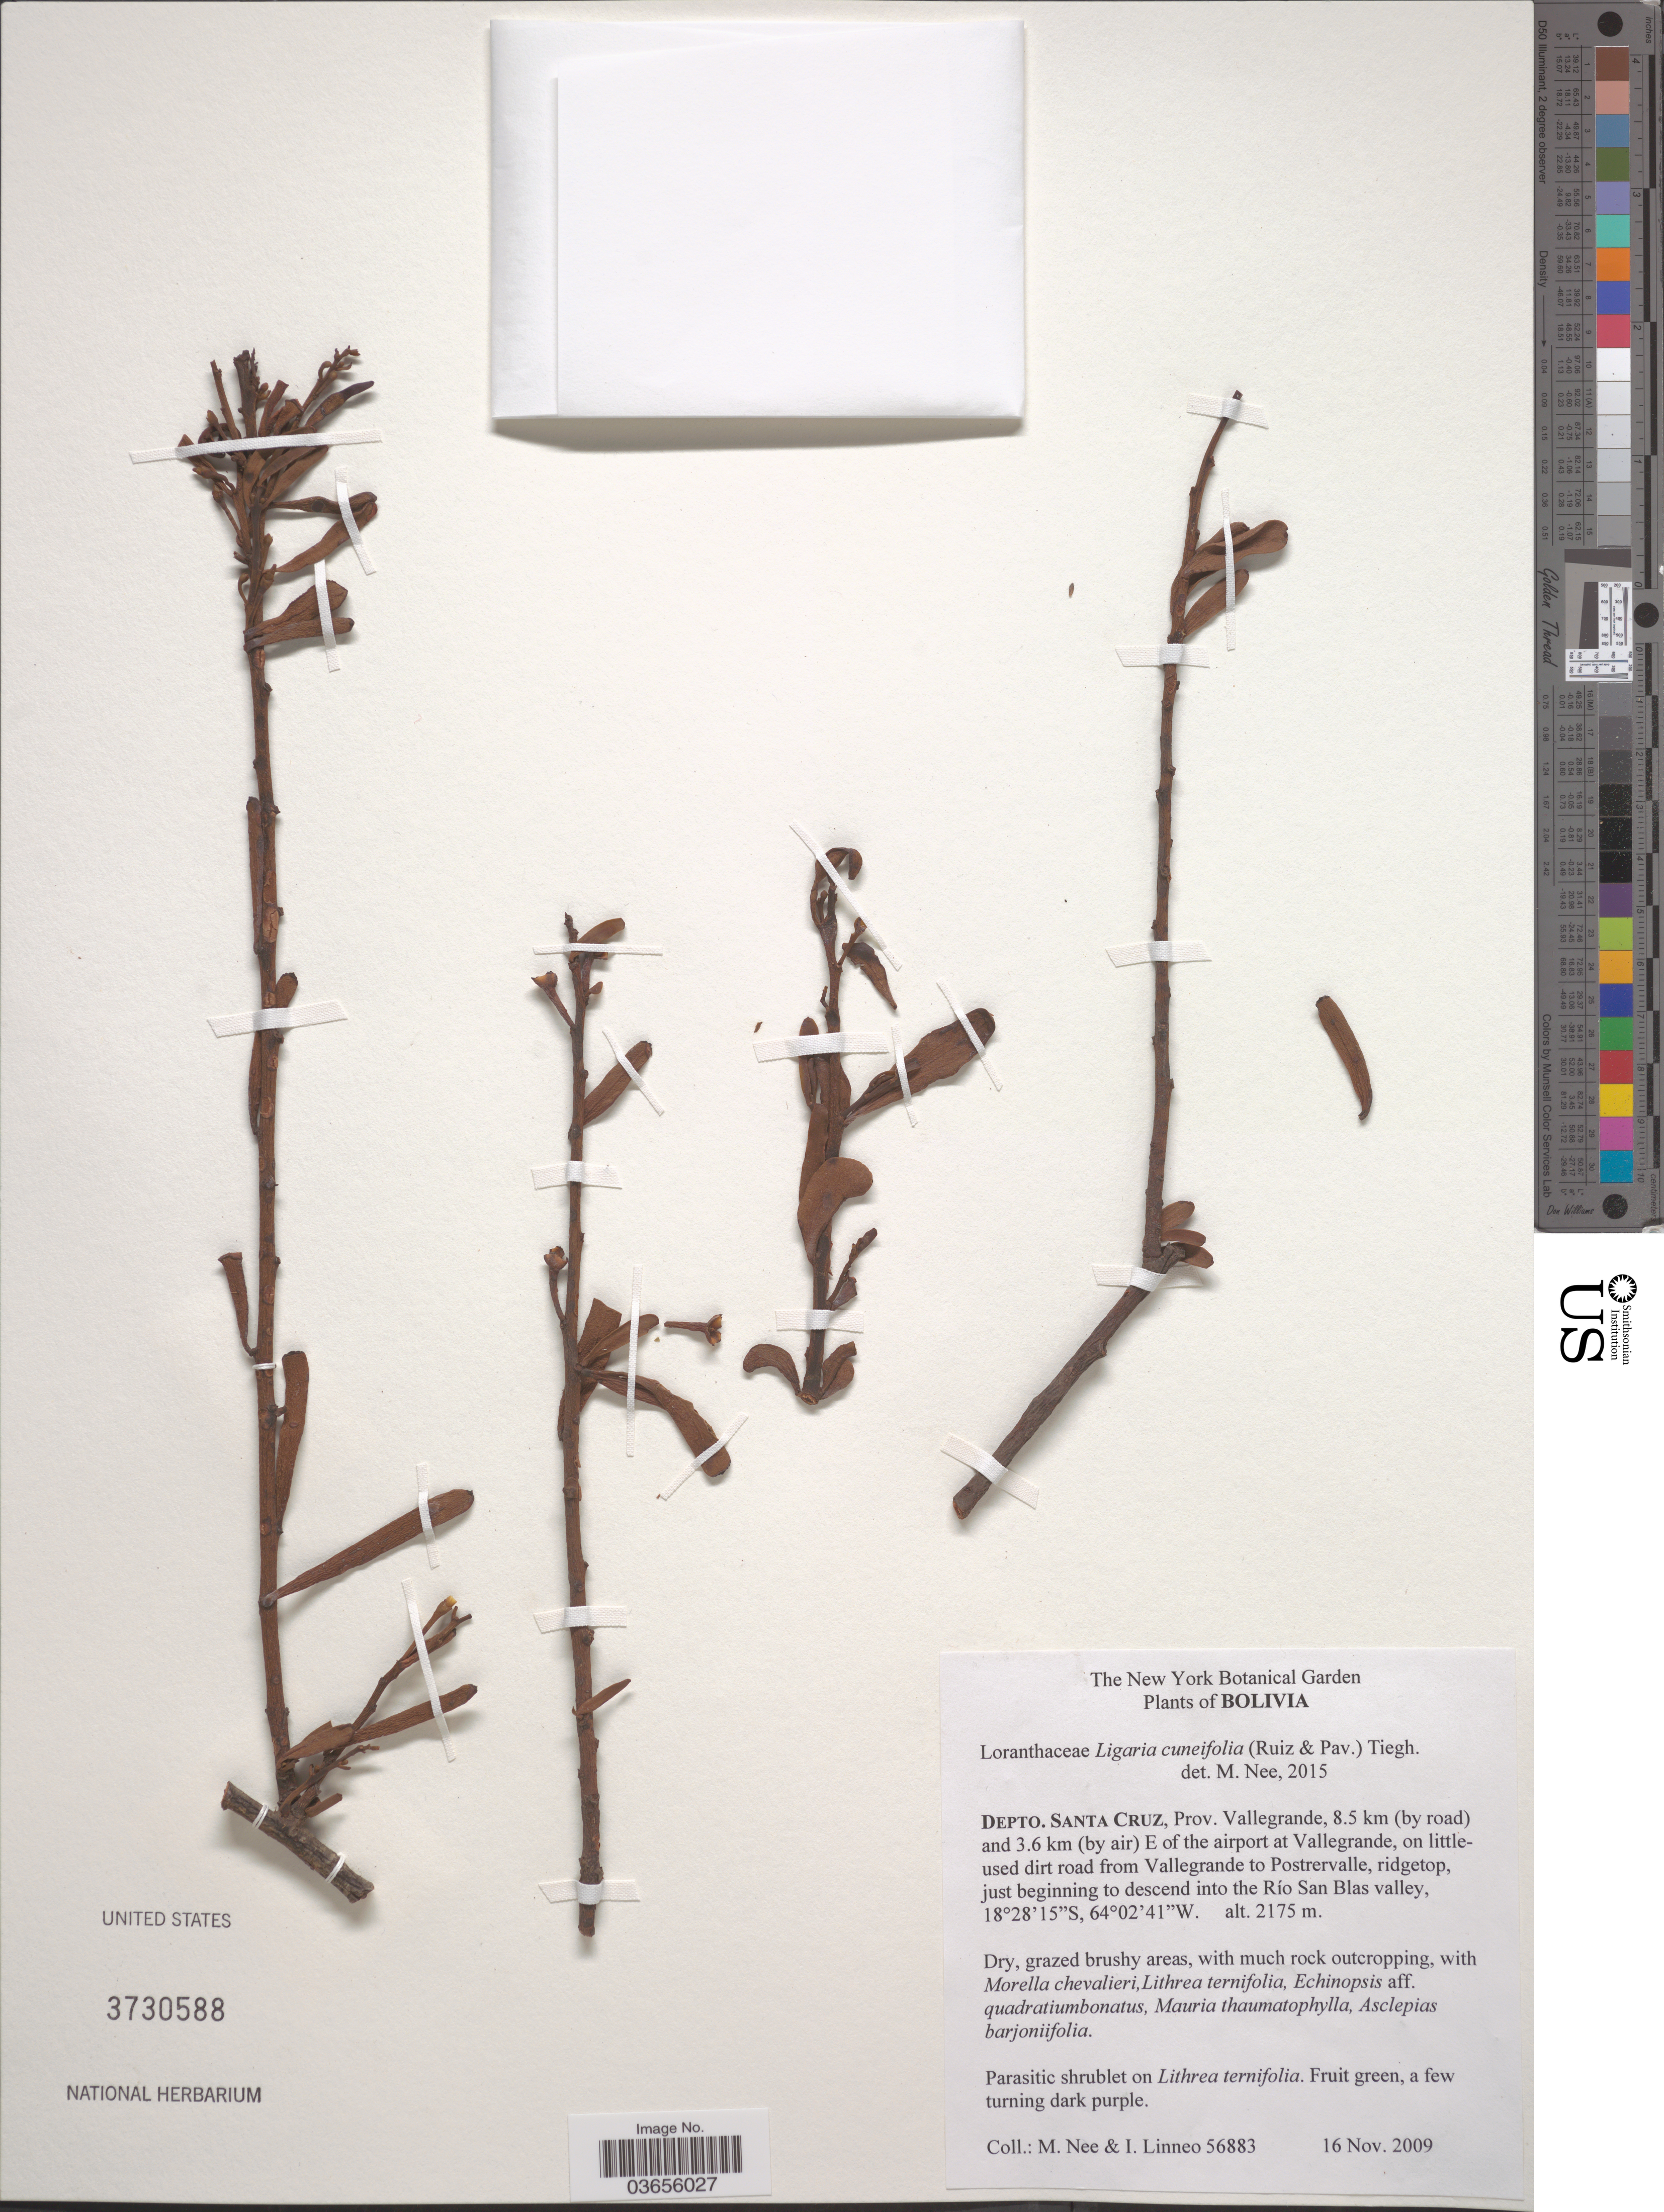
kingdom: Plantae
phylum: Tracheophyta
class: Magnoliopsida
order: Santalales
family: Loranthaceae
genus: Ligaria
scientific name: Ligaria cuneifolia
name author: (Ruiz & Pav.) Tiegh.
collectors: M. Nee & I. Linneo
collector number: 56883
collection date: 2009-11-16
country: Bolivia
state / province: Santa Cruz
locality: Depto. Santa Cruz, Prov. Vallegrande, 8.5 km (by road) and 3.6 km (by air) E of the airport at Vallegrande, on little-used dirt road from Vallegrande to Postrervalle, ridgetop, just beginning to descend into the Río San Blas valley.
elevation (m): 2175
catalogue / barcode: US 3730588